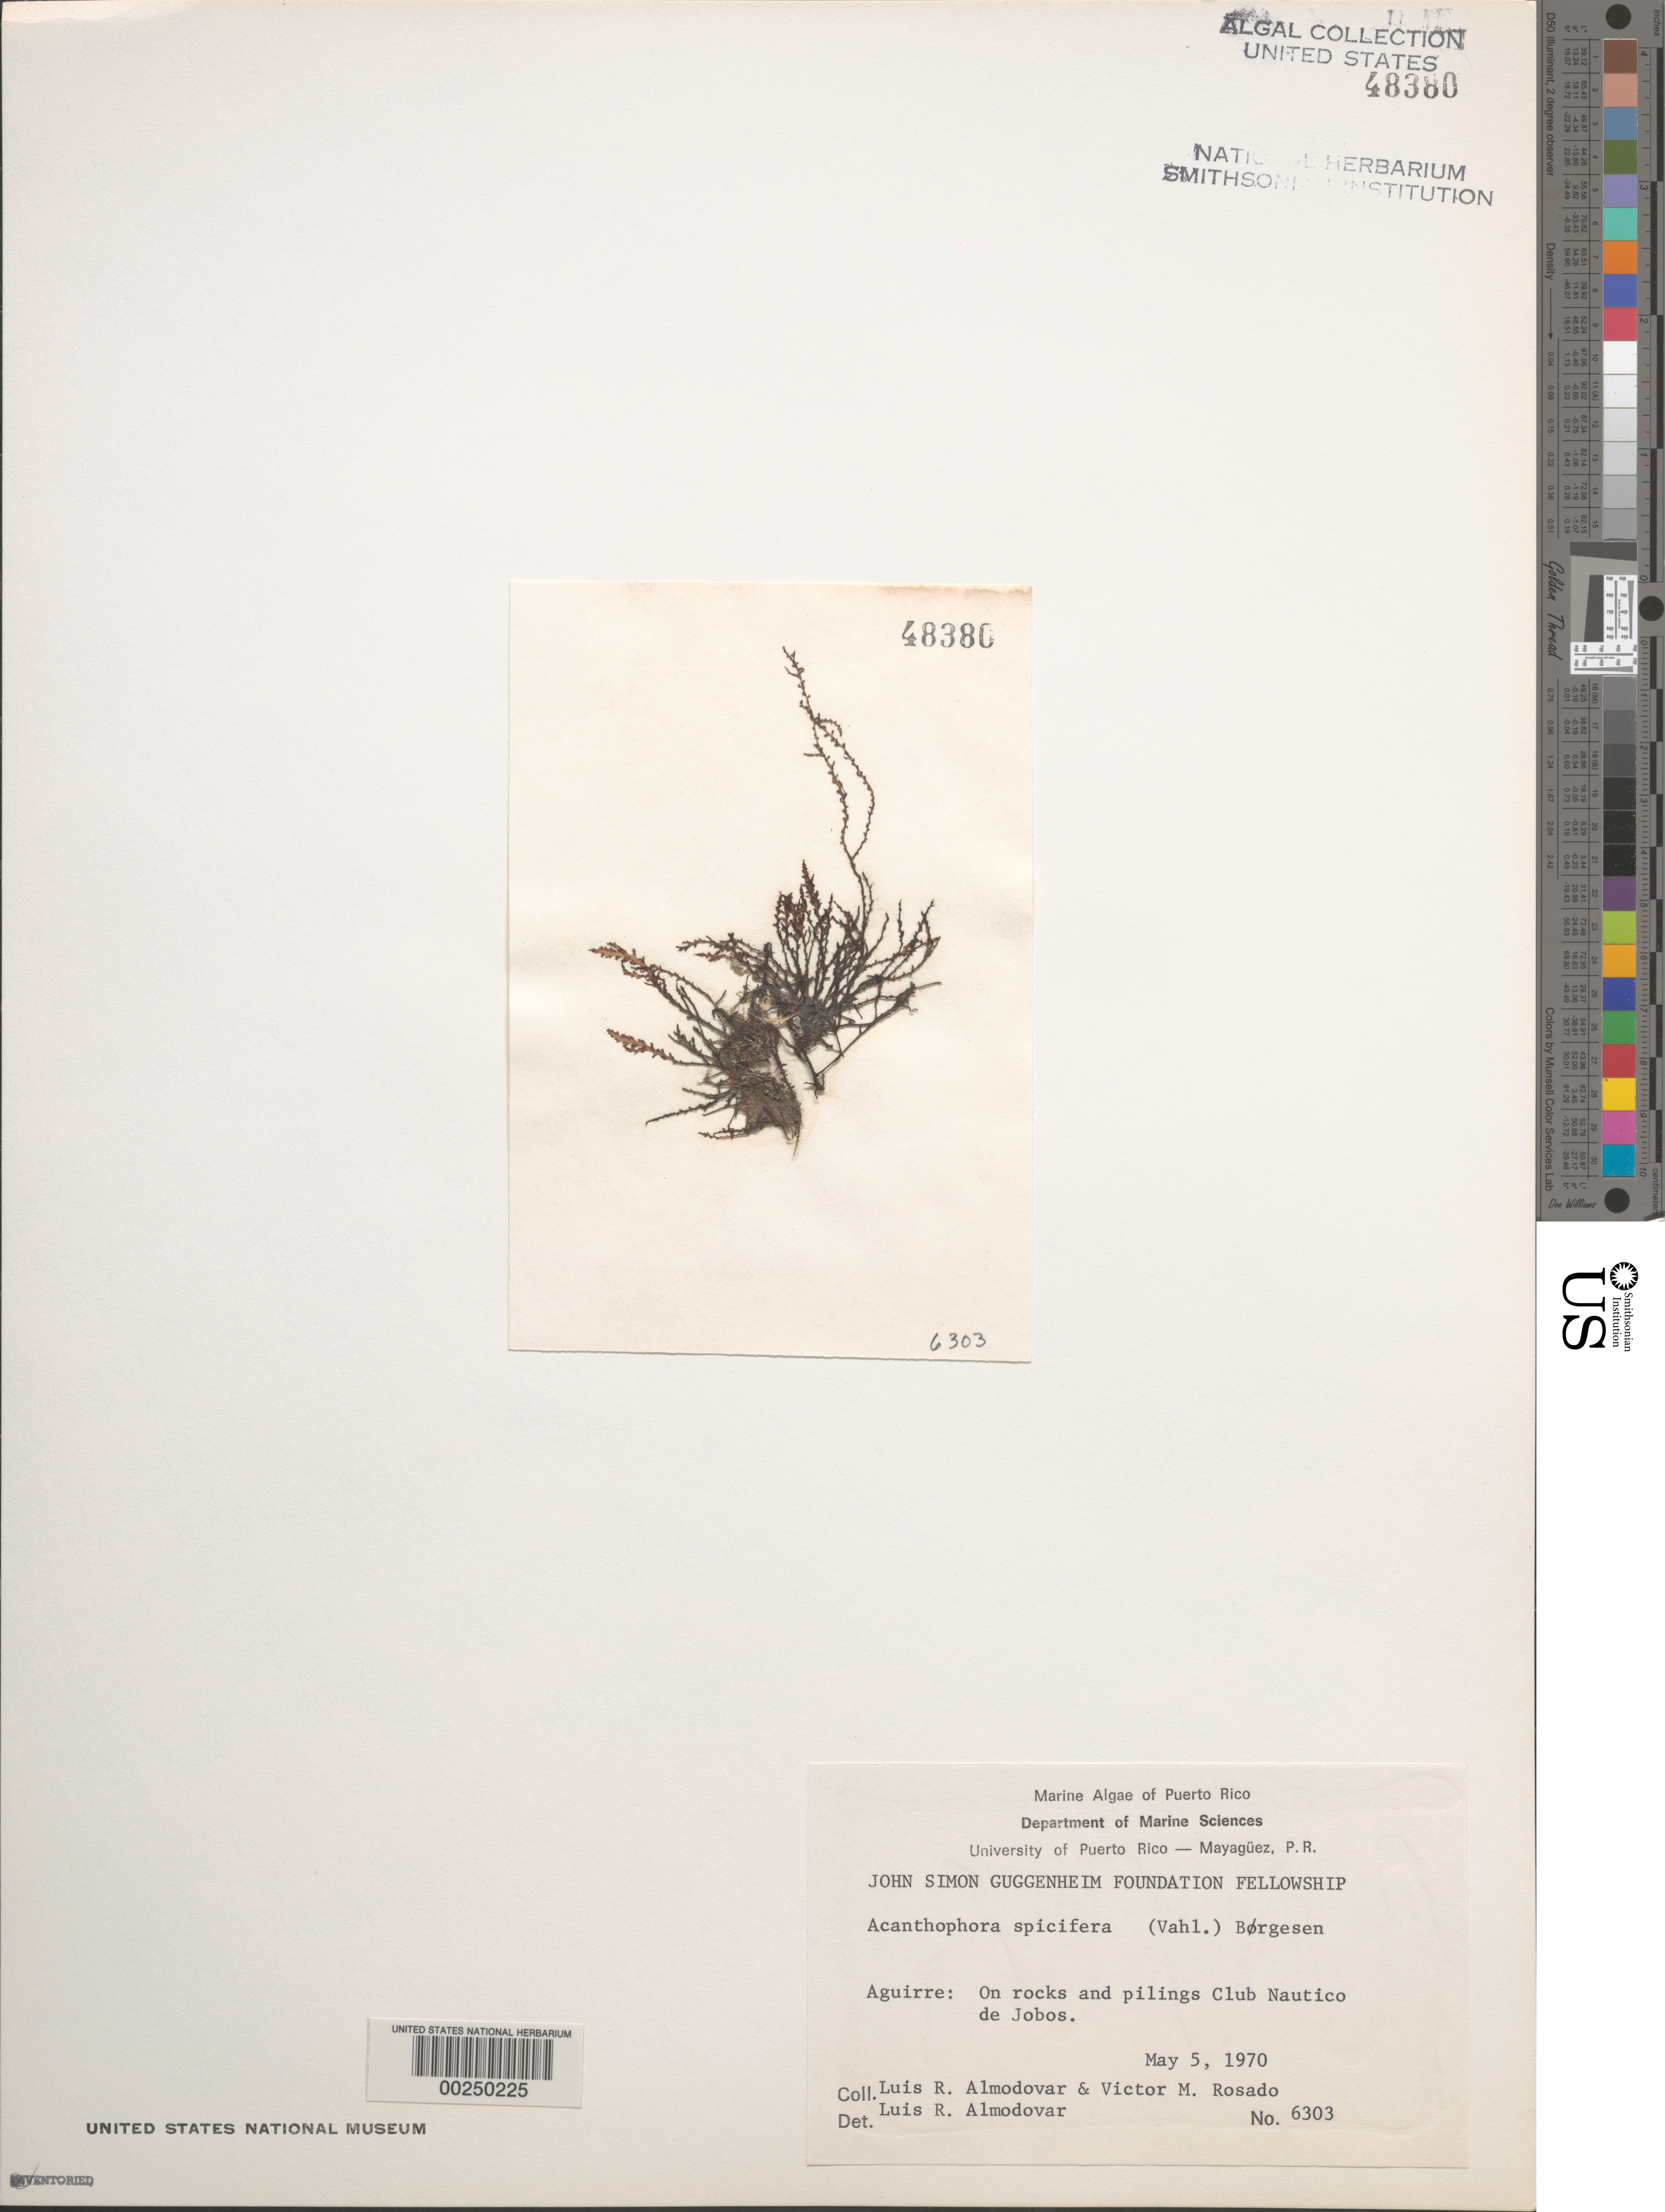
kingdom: Plantae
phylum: Rhodophyta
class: Florideophyceae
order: Ceramiales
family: Rhodomelaceae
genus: Acanthophora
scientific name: Acanthophora spicifera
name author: (Vahl) Børgesen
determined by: Almodovar, L. R.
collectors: L. Almodovar & V. Rosado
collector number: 6303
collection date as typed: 05 May 1970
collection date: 1970-05-05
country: Puerto Rico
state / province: Guayama / Salinas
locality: Aguirre, Club Nautico de Jobos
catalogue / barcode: US 48380